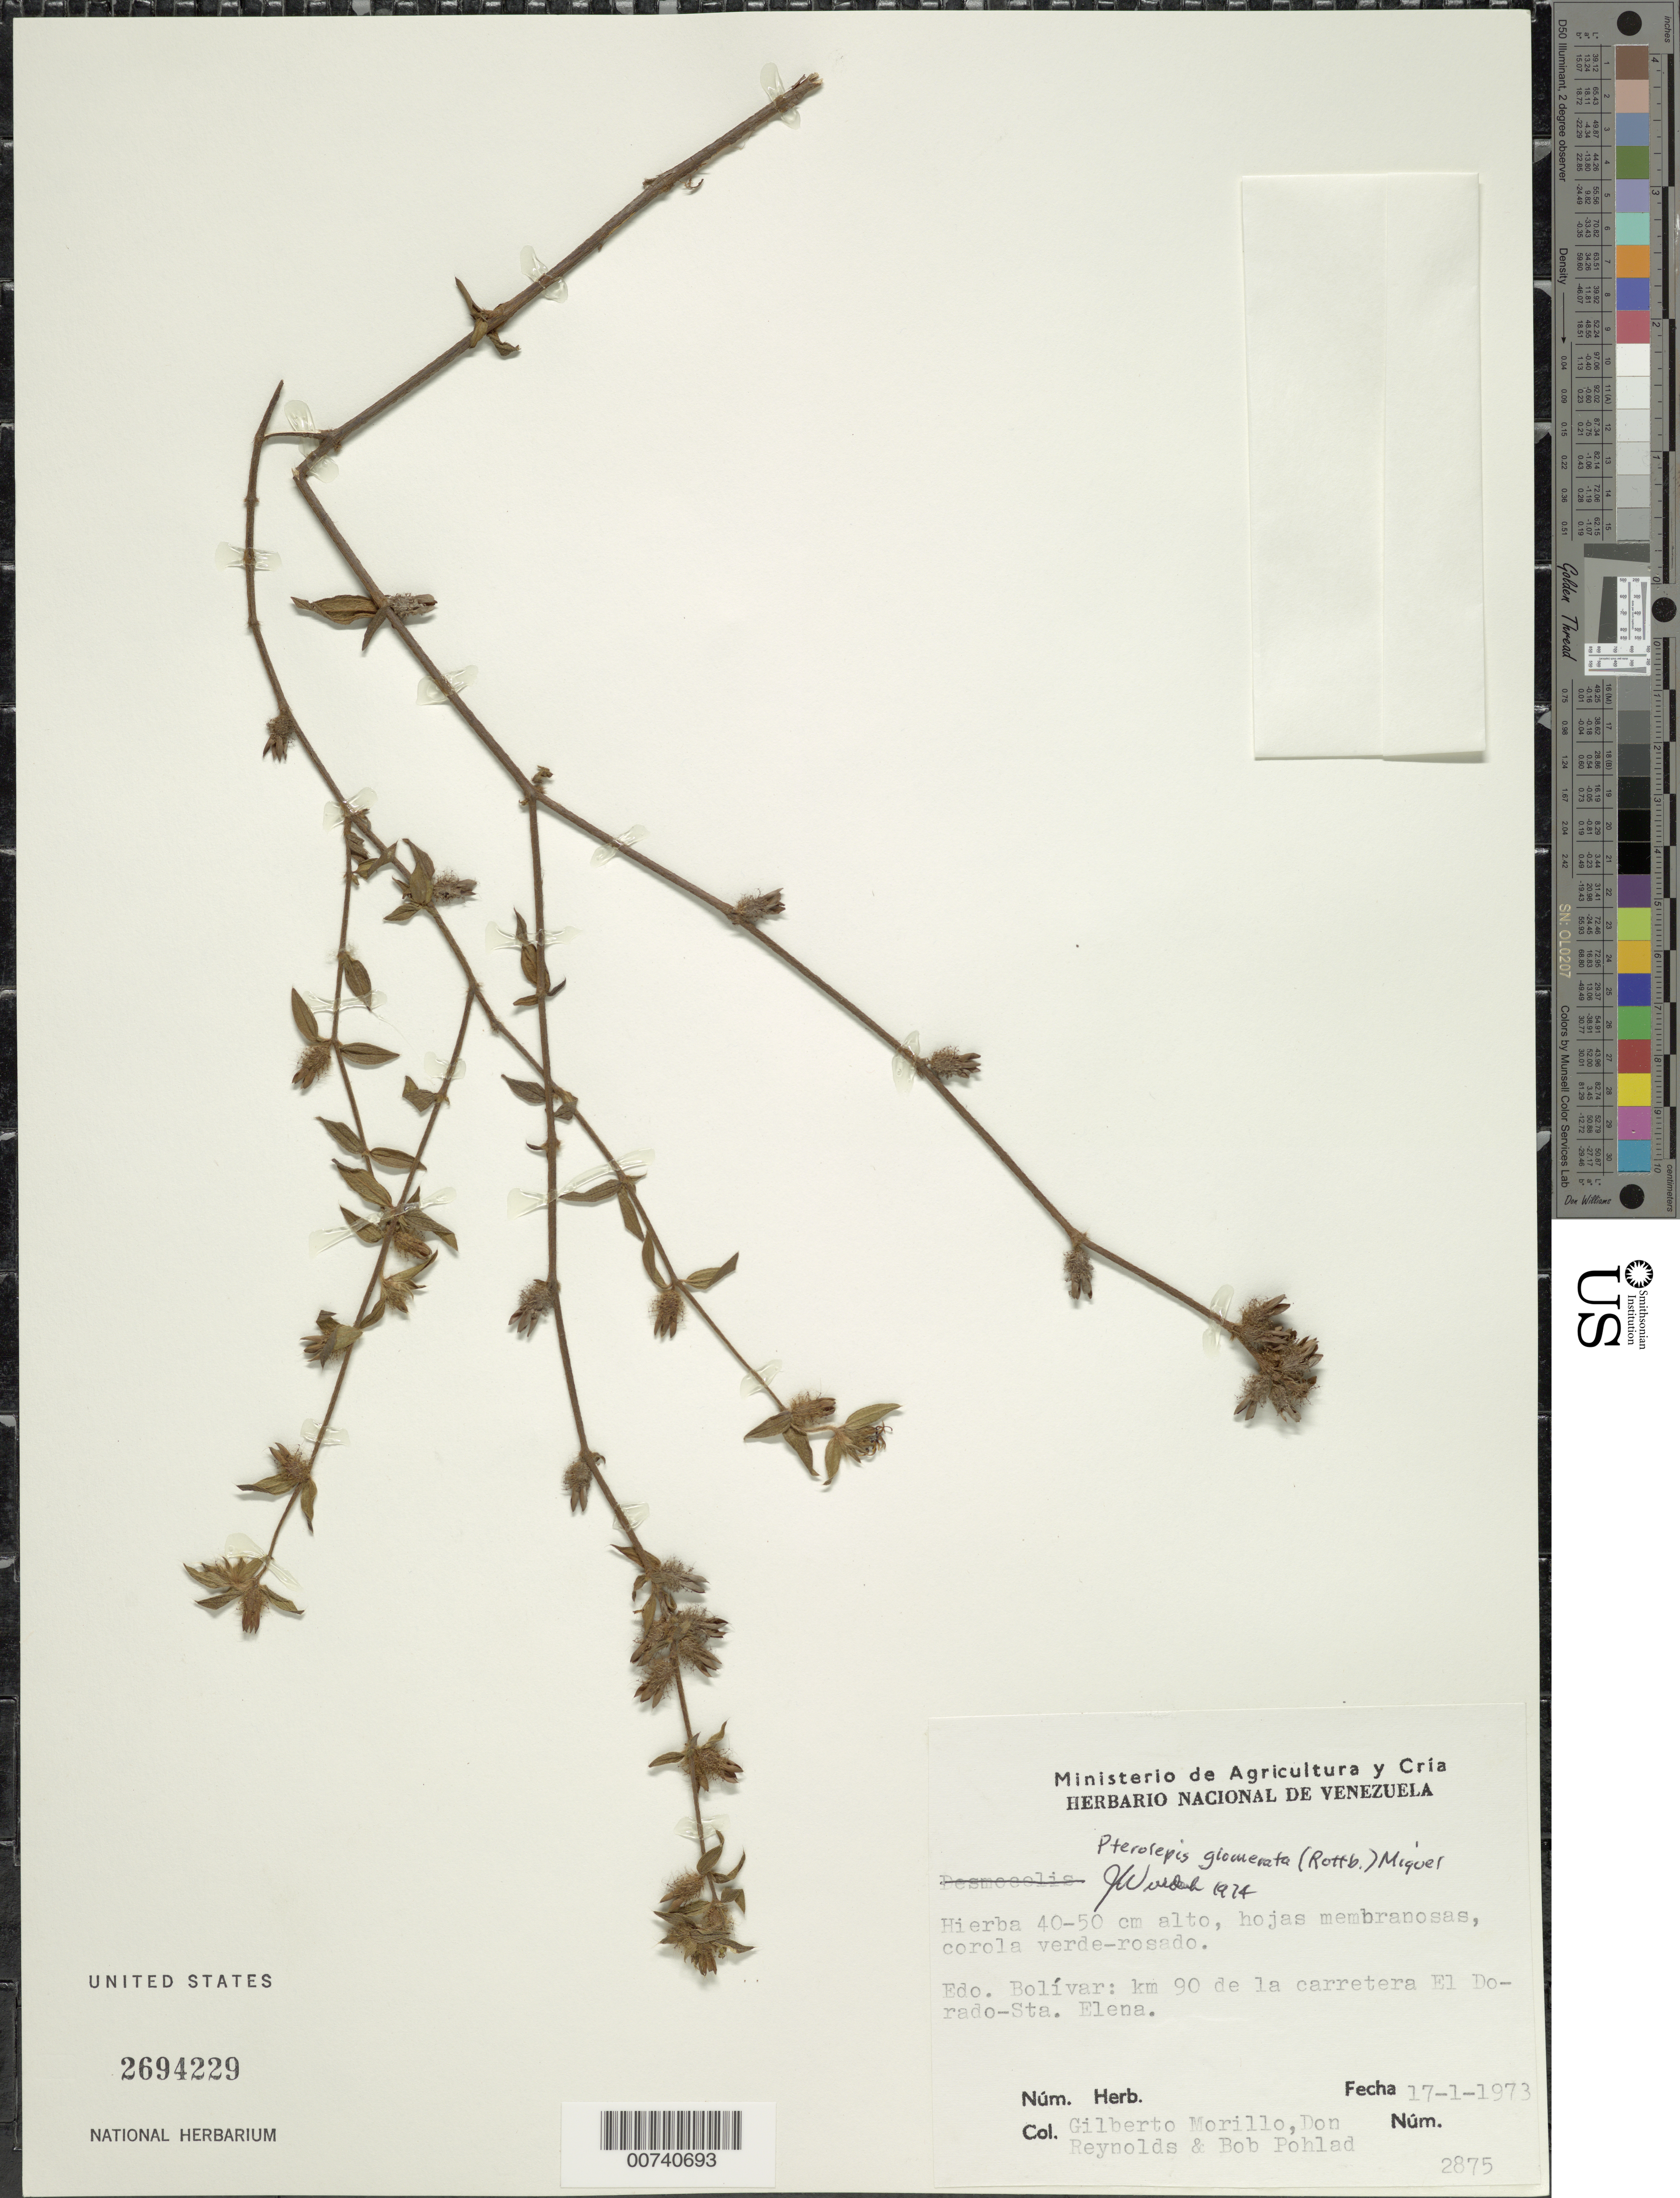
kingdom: Plantae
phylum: Tracheophyta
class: Magnoliopsida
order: Myrtales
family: Melastomataceae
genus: Pterolepis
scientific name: Pterolepis glomerata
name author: (Rottb.) Miq.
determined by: Wurdack, John J., (US), US (UNITED STATES)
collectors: G. Morillo, D. Reynolds & B. Pohlad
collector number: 2875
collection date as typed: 17-Jan-73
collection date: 1973-01-17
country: Venezuela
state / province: Bolívar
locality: El Dorado to Sta. Elena road, km 90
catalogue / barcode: US 2694229